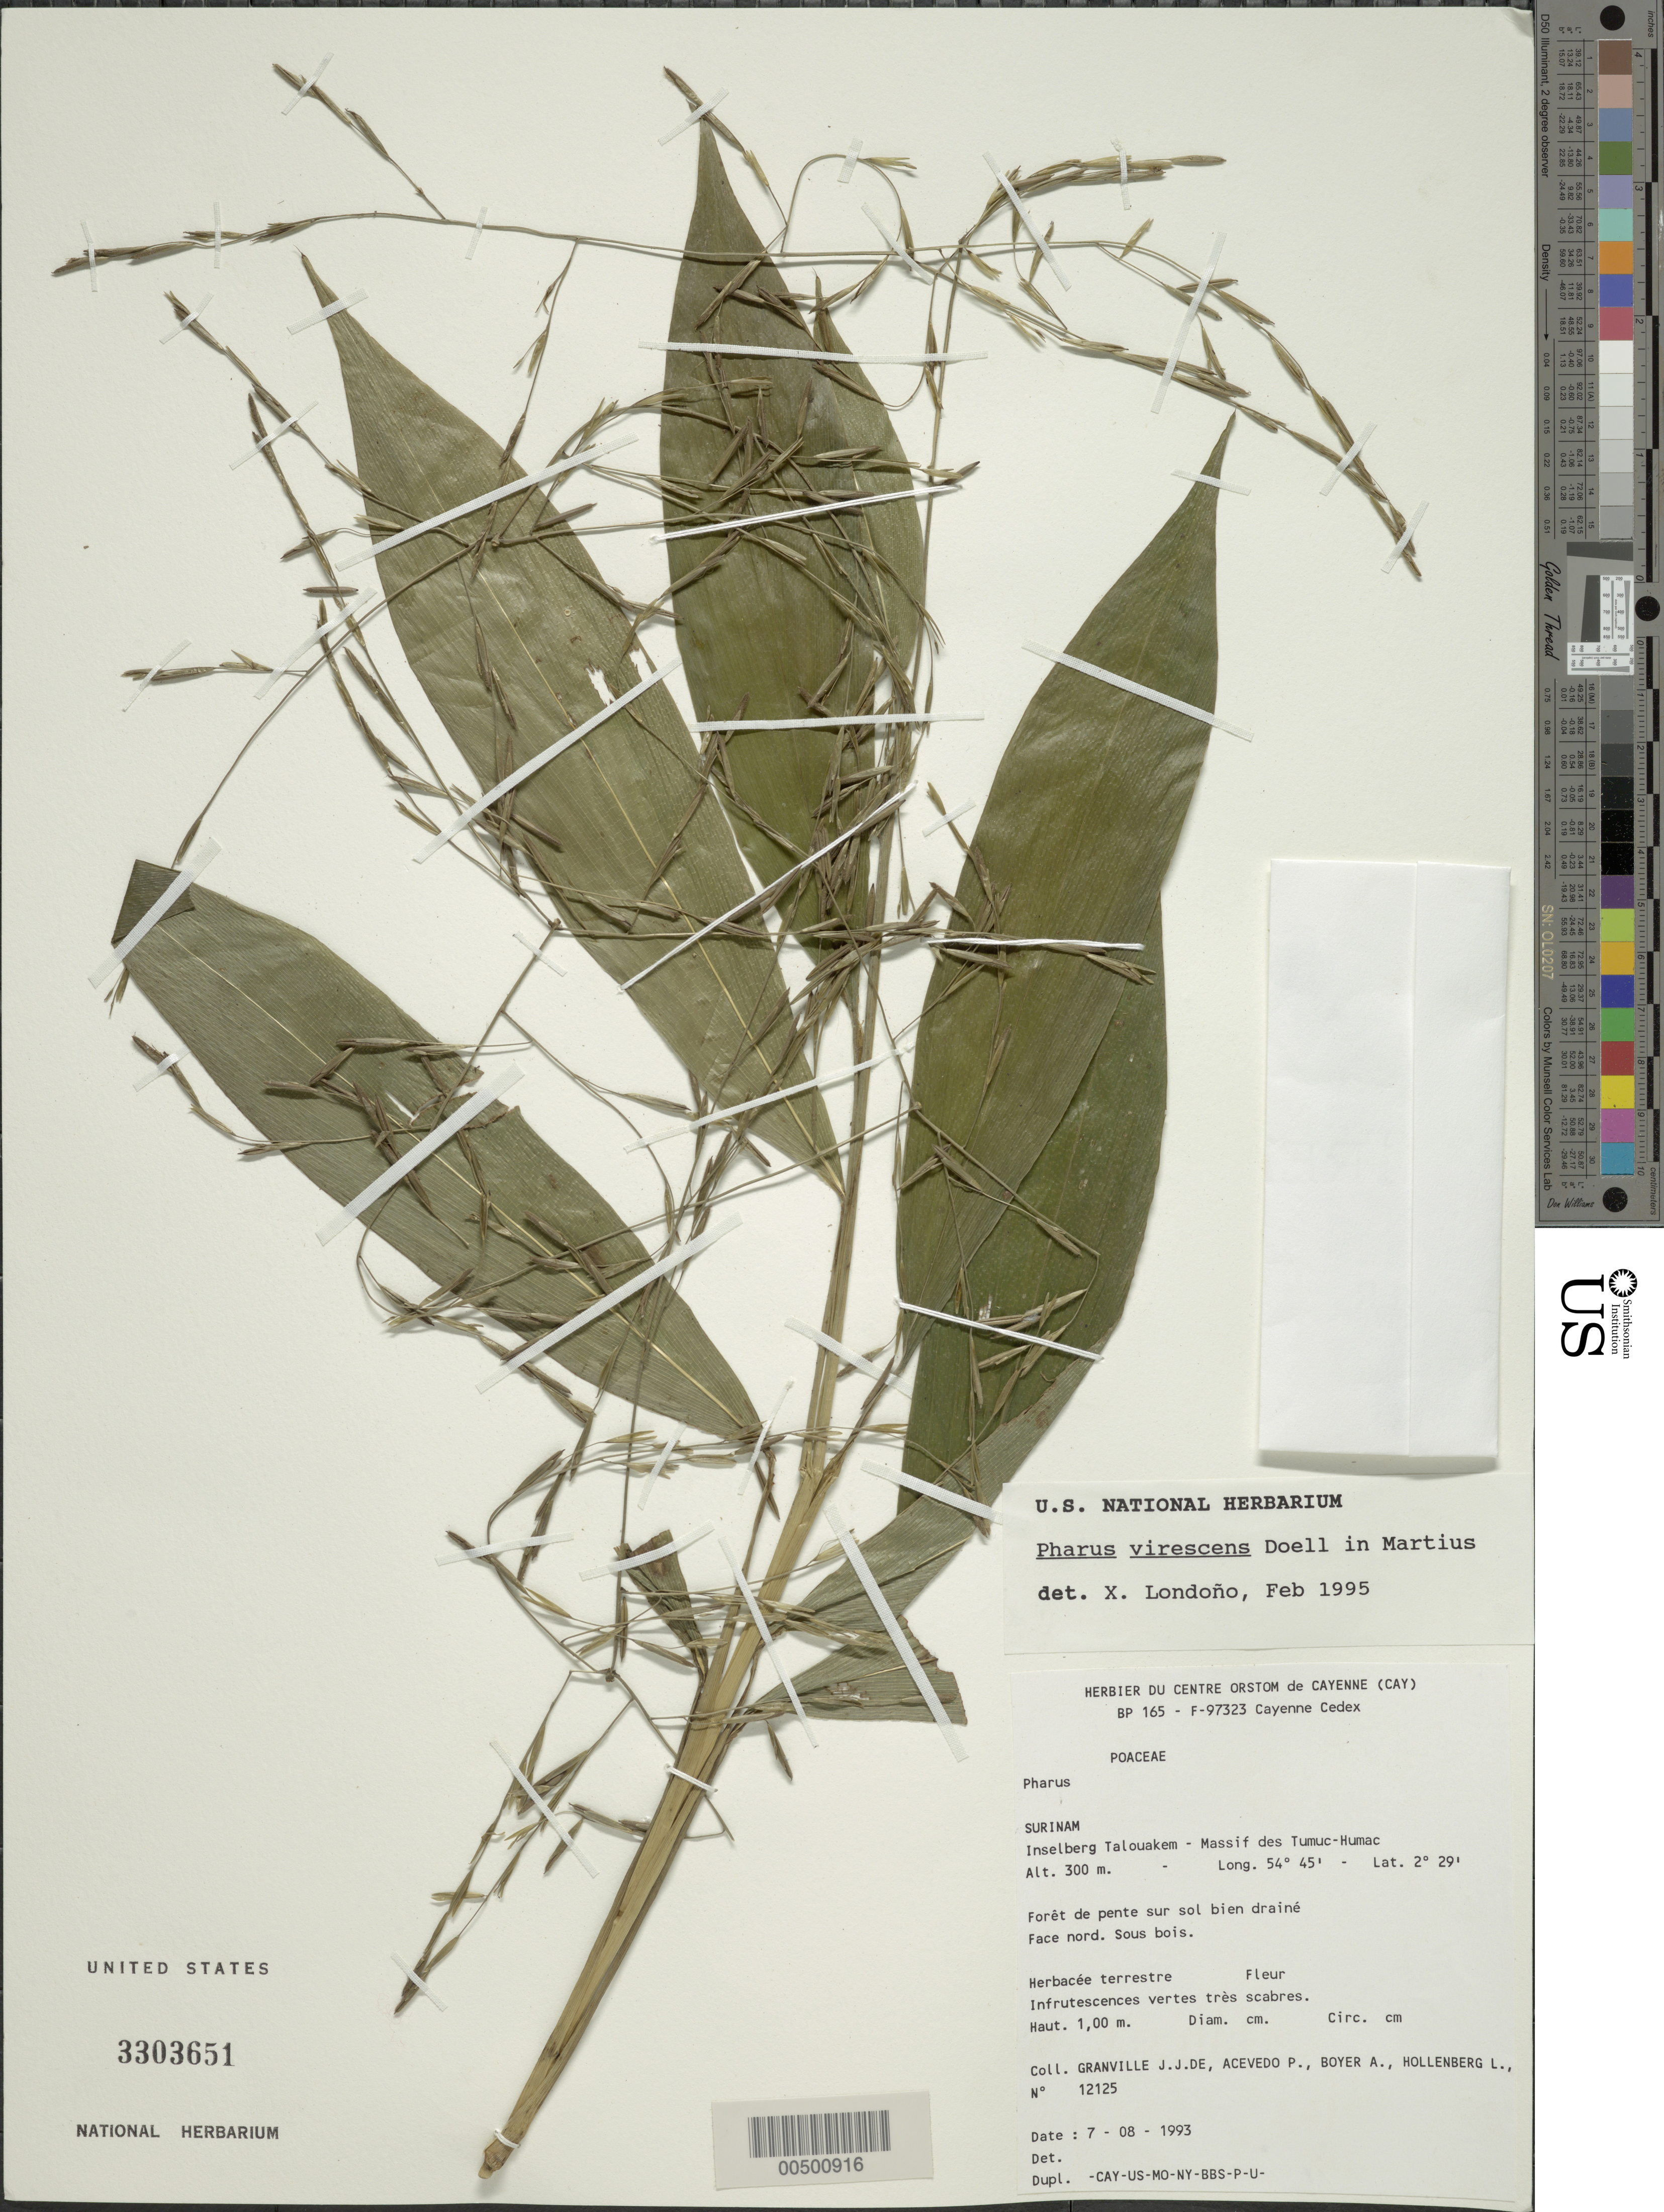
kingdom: Plantae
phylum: Tracheophyta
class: Liliopsida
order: Poales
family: Poaceae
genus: Pharus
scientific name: Pharus virescens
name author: Döll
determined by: Londoño, X., (TULV), Jardin Botanico "Juan Maria Cespedes"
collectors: J.-J. de Granville, P. Acevedo-Rodr., A. Boyer & L. Hollenberg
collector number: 12125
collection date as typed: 07 Aug 1993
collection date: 1993-08-07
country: Suriname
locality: Inselberg talouakem - massif des tumuc-humac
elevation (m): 300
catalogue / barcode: US 3303651